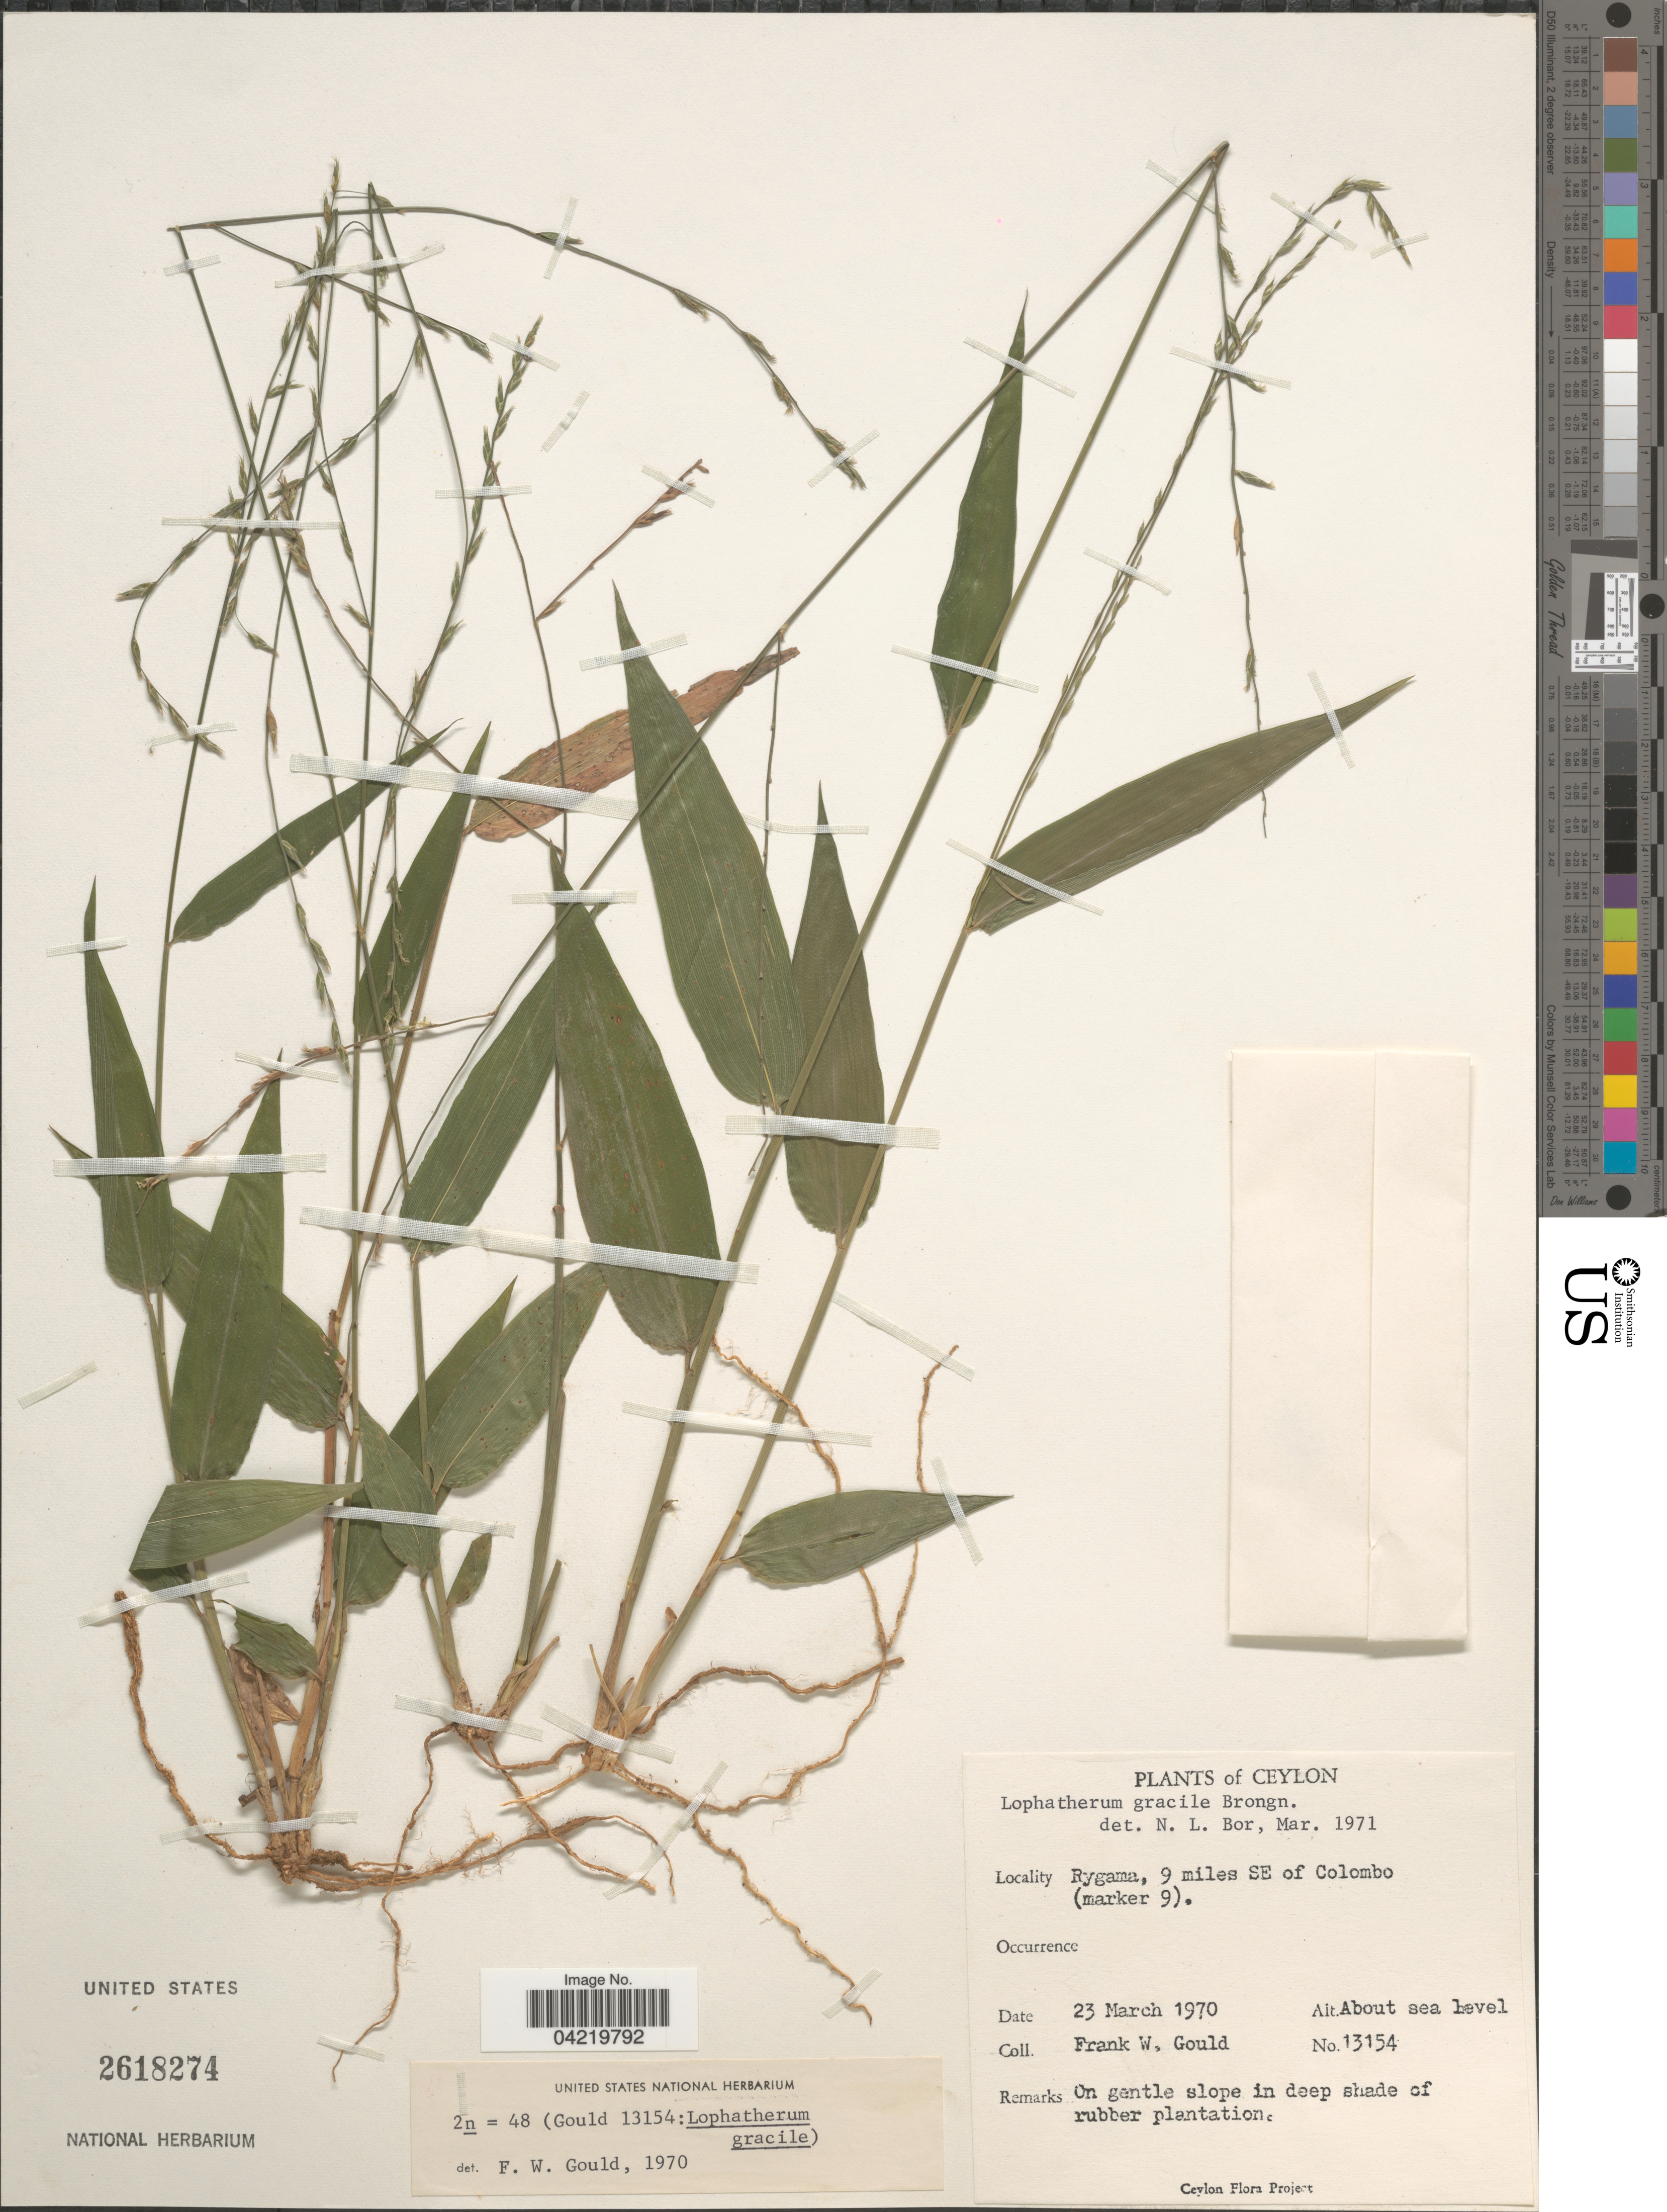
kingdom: Plantae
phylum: Tracheophyta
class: Liliopsida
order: Poales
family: Poaceae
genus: Lophatherum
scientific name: Lophatherum gracile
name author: Brongn.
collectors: F. W. Gould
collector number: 13154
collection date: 1970-03-23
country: Sri Lanka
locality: Ceylon. Rygama, 9 miles SE of Colombo (marker 9)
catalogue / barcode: US 2618274